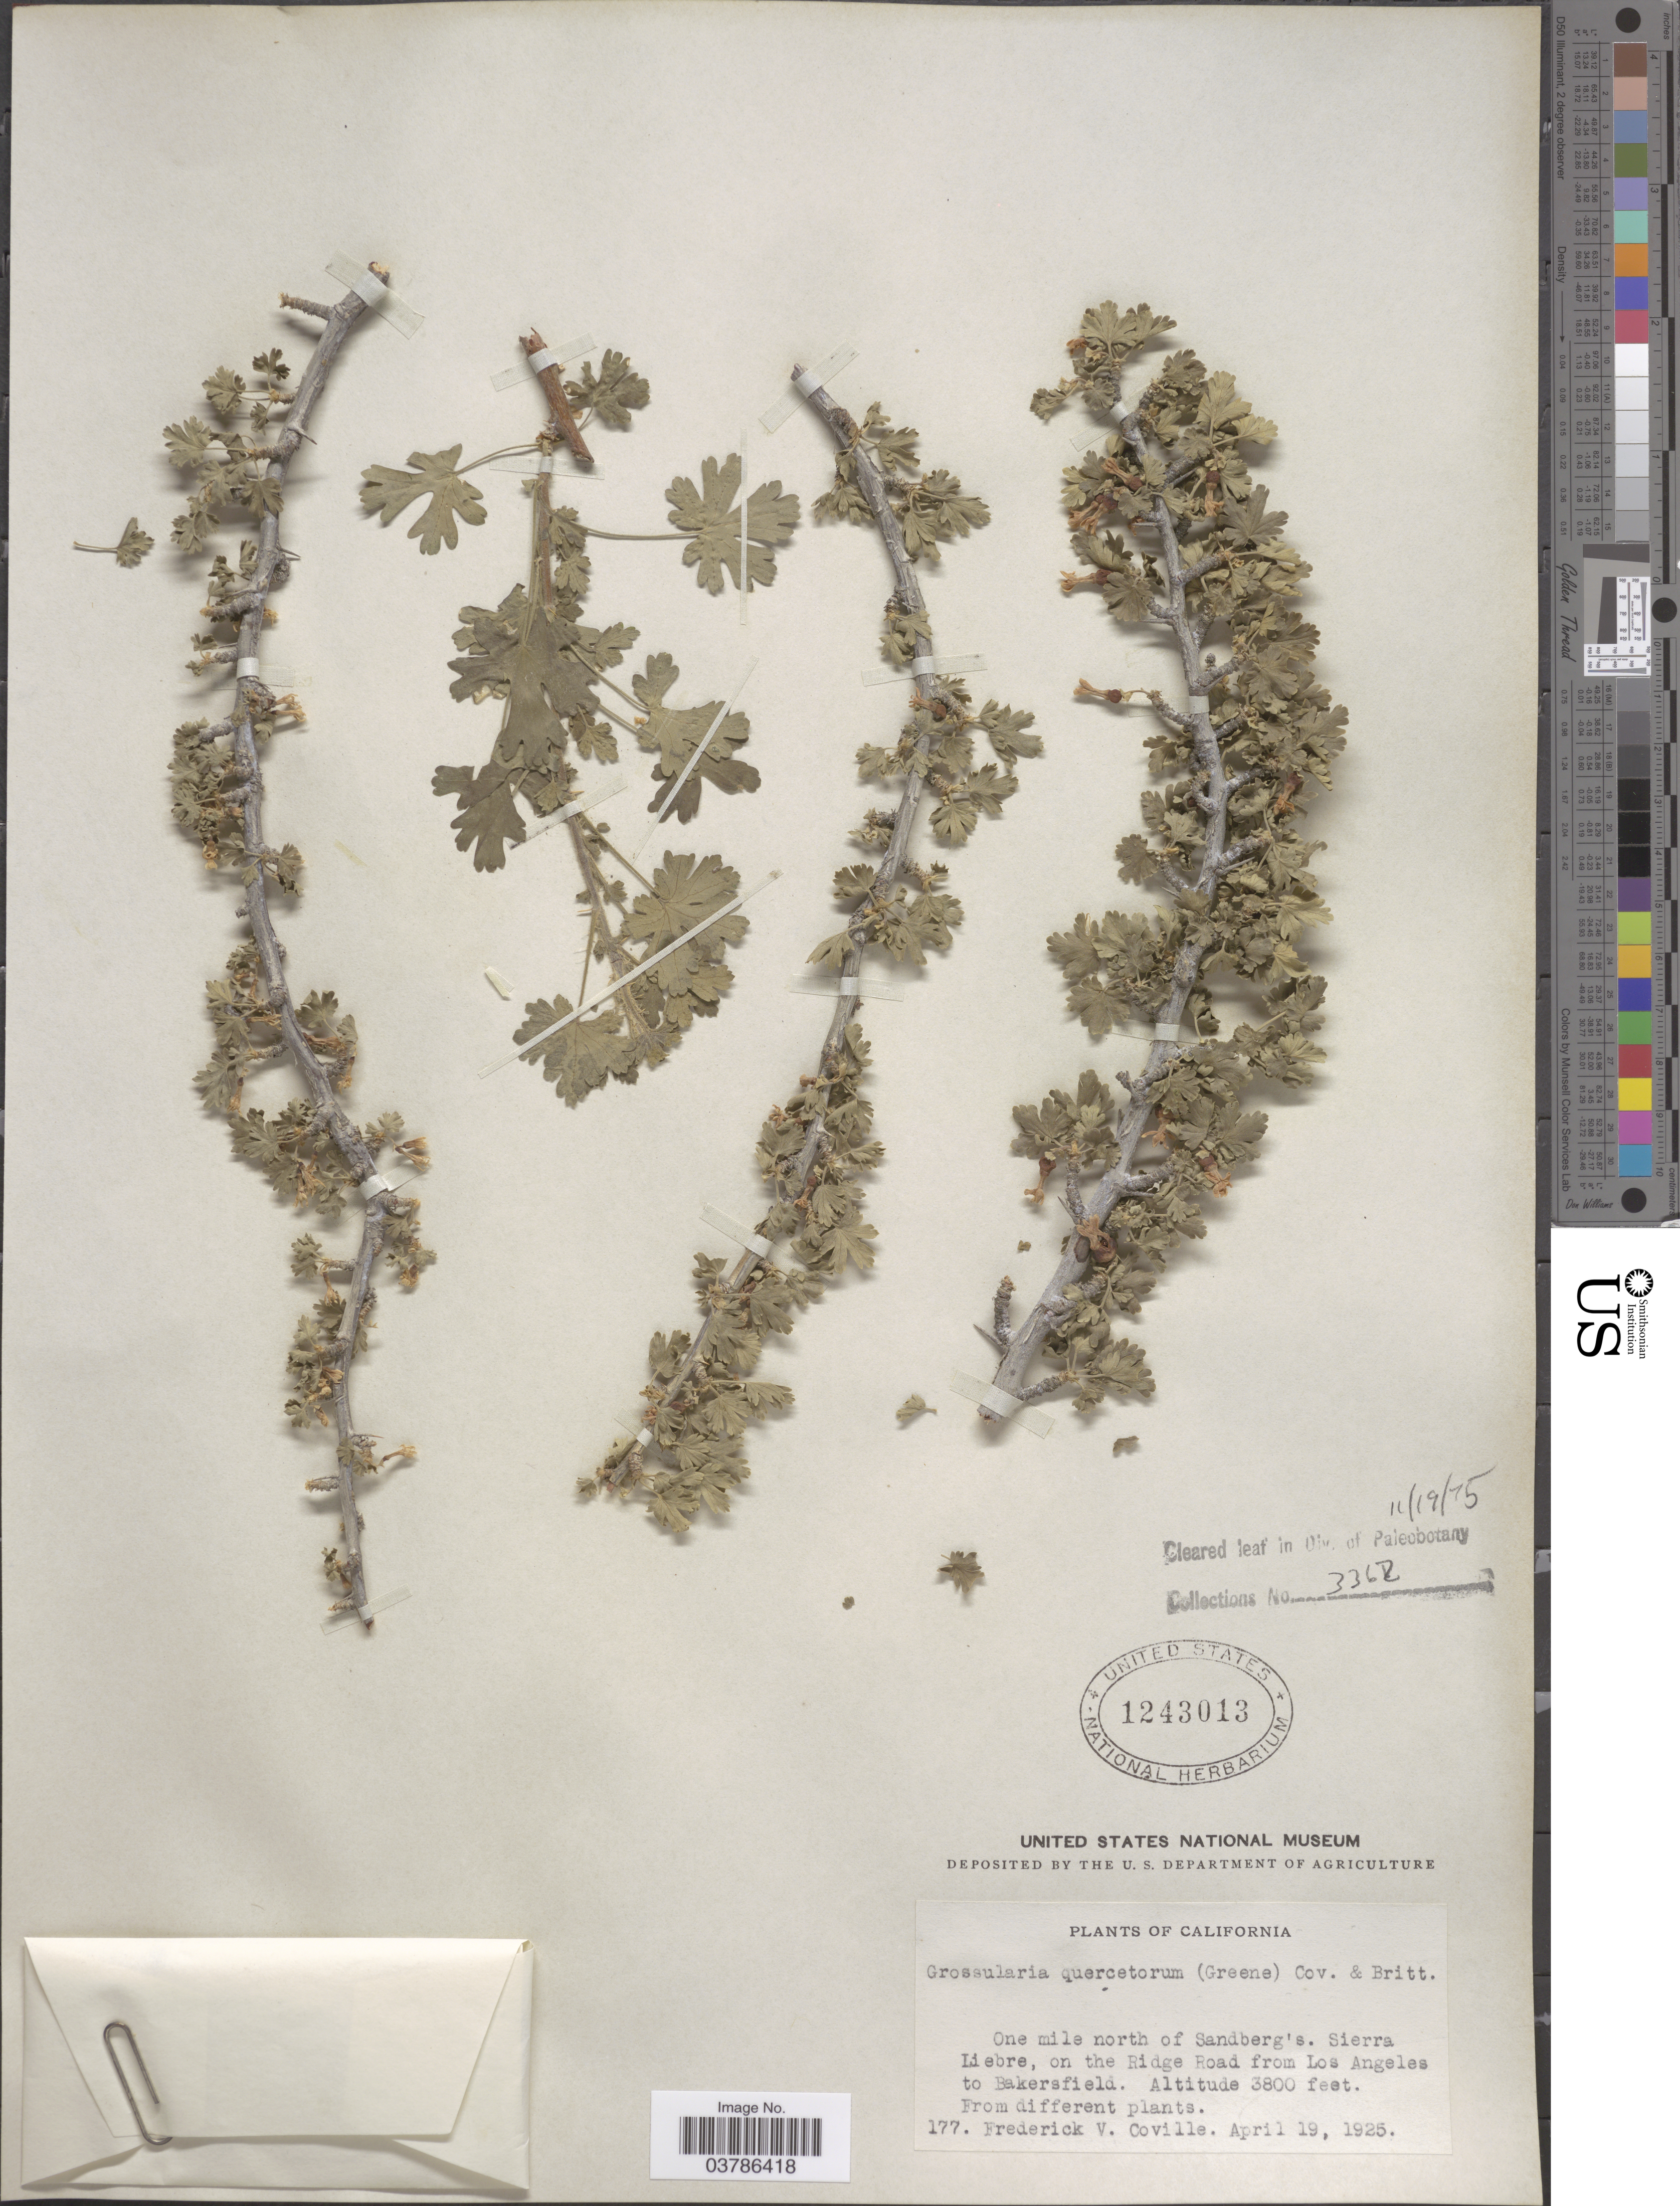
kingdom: Plantae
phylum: Tracheophyta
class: Magnoliopsida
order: Saxifragales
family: Grossulariaceae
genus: Ribes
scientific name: Ribes quercetorum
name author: Greene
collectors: F. V. Coville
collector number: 177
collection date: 1925-04-19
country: United States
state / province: California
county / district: Los Angeles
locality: One mile north of Sandberg's. Sierra Liebre, on the Ridge Road from Los Angeles to Bakersfield.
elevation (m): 1158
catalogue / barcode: US 1243013